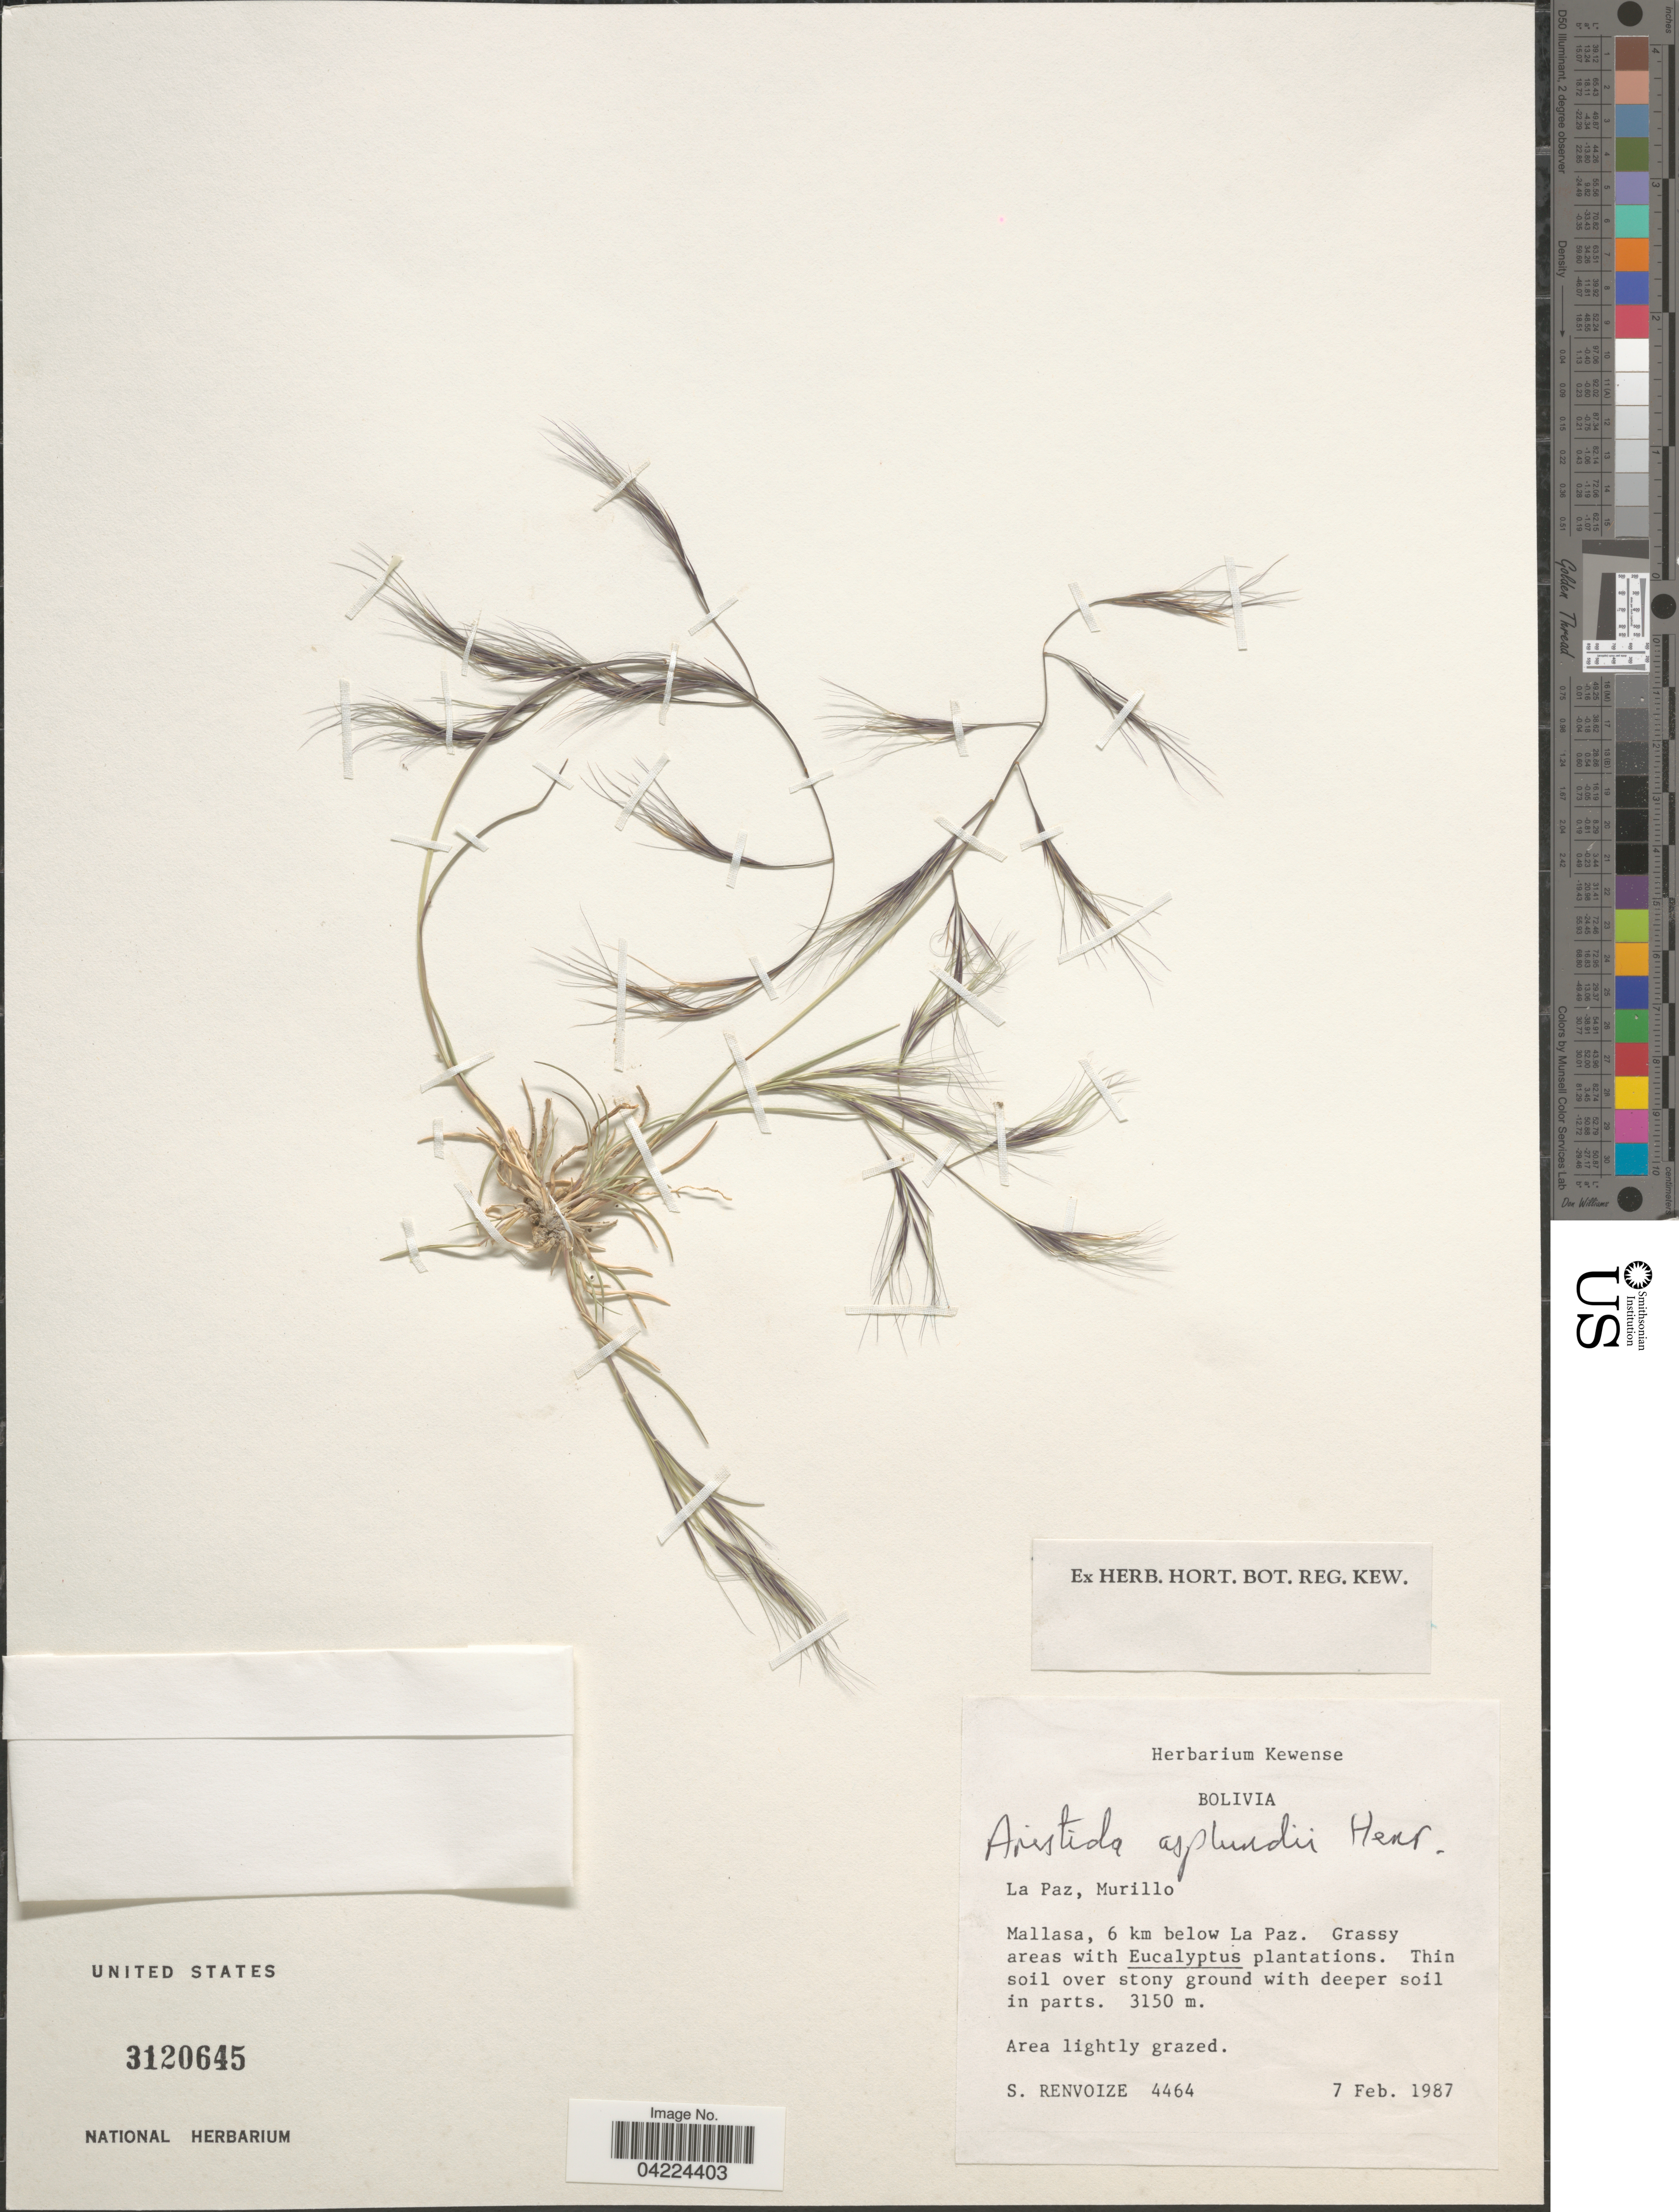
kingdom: Plantae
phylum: Tracheophyta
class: Liliopsida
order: Poales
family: Poaceae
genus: Aristida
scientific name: Aristida asplundii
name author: Henr.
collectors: S. A. Renvoize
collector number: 4464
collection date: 1987-02-07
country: Bolivia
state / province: La Paz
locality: Murillo. Mallasa, 6 km below La Paz.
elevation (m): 3150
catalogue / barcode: US 3120645